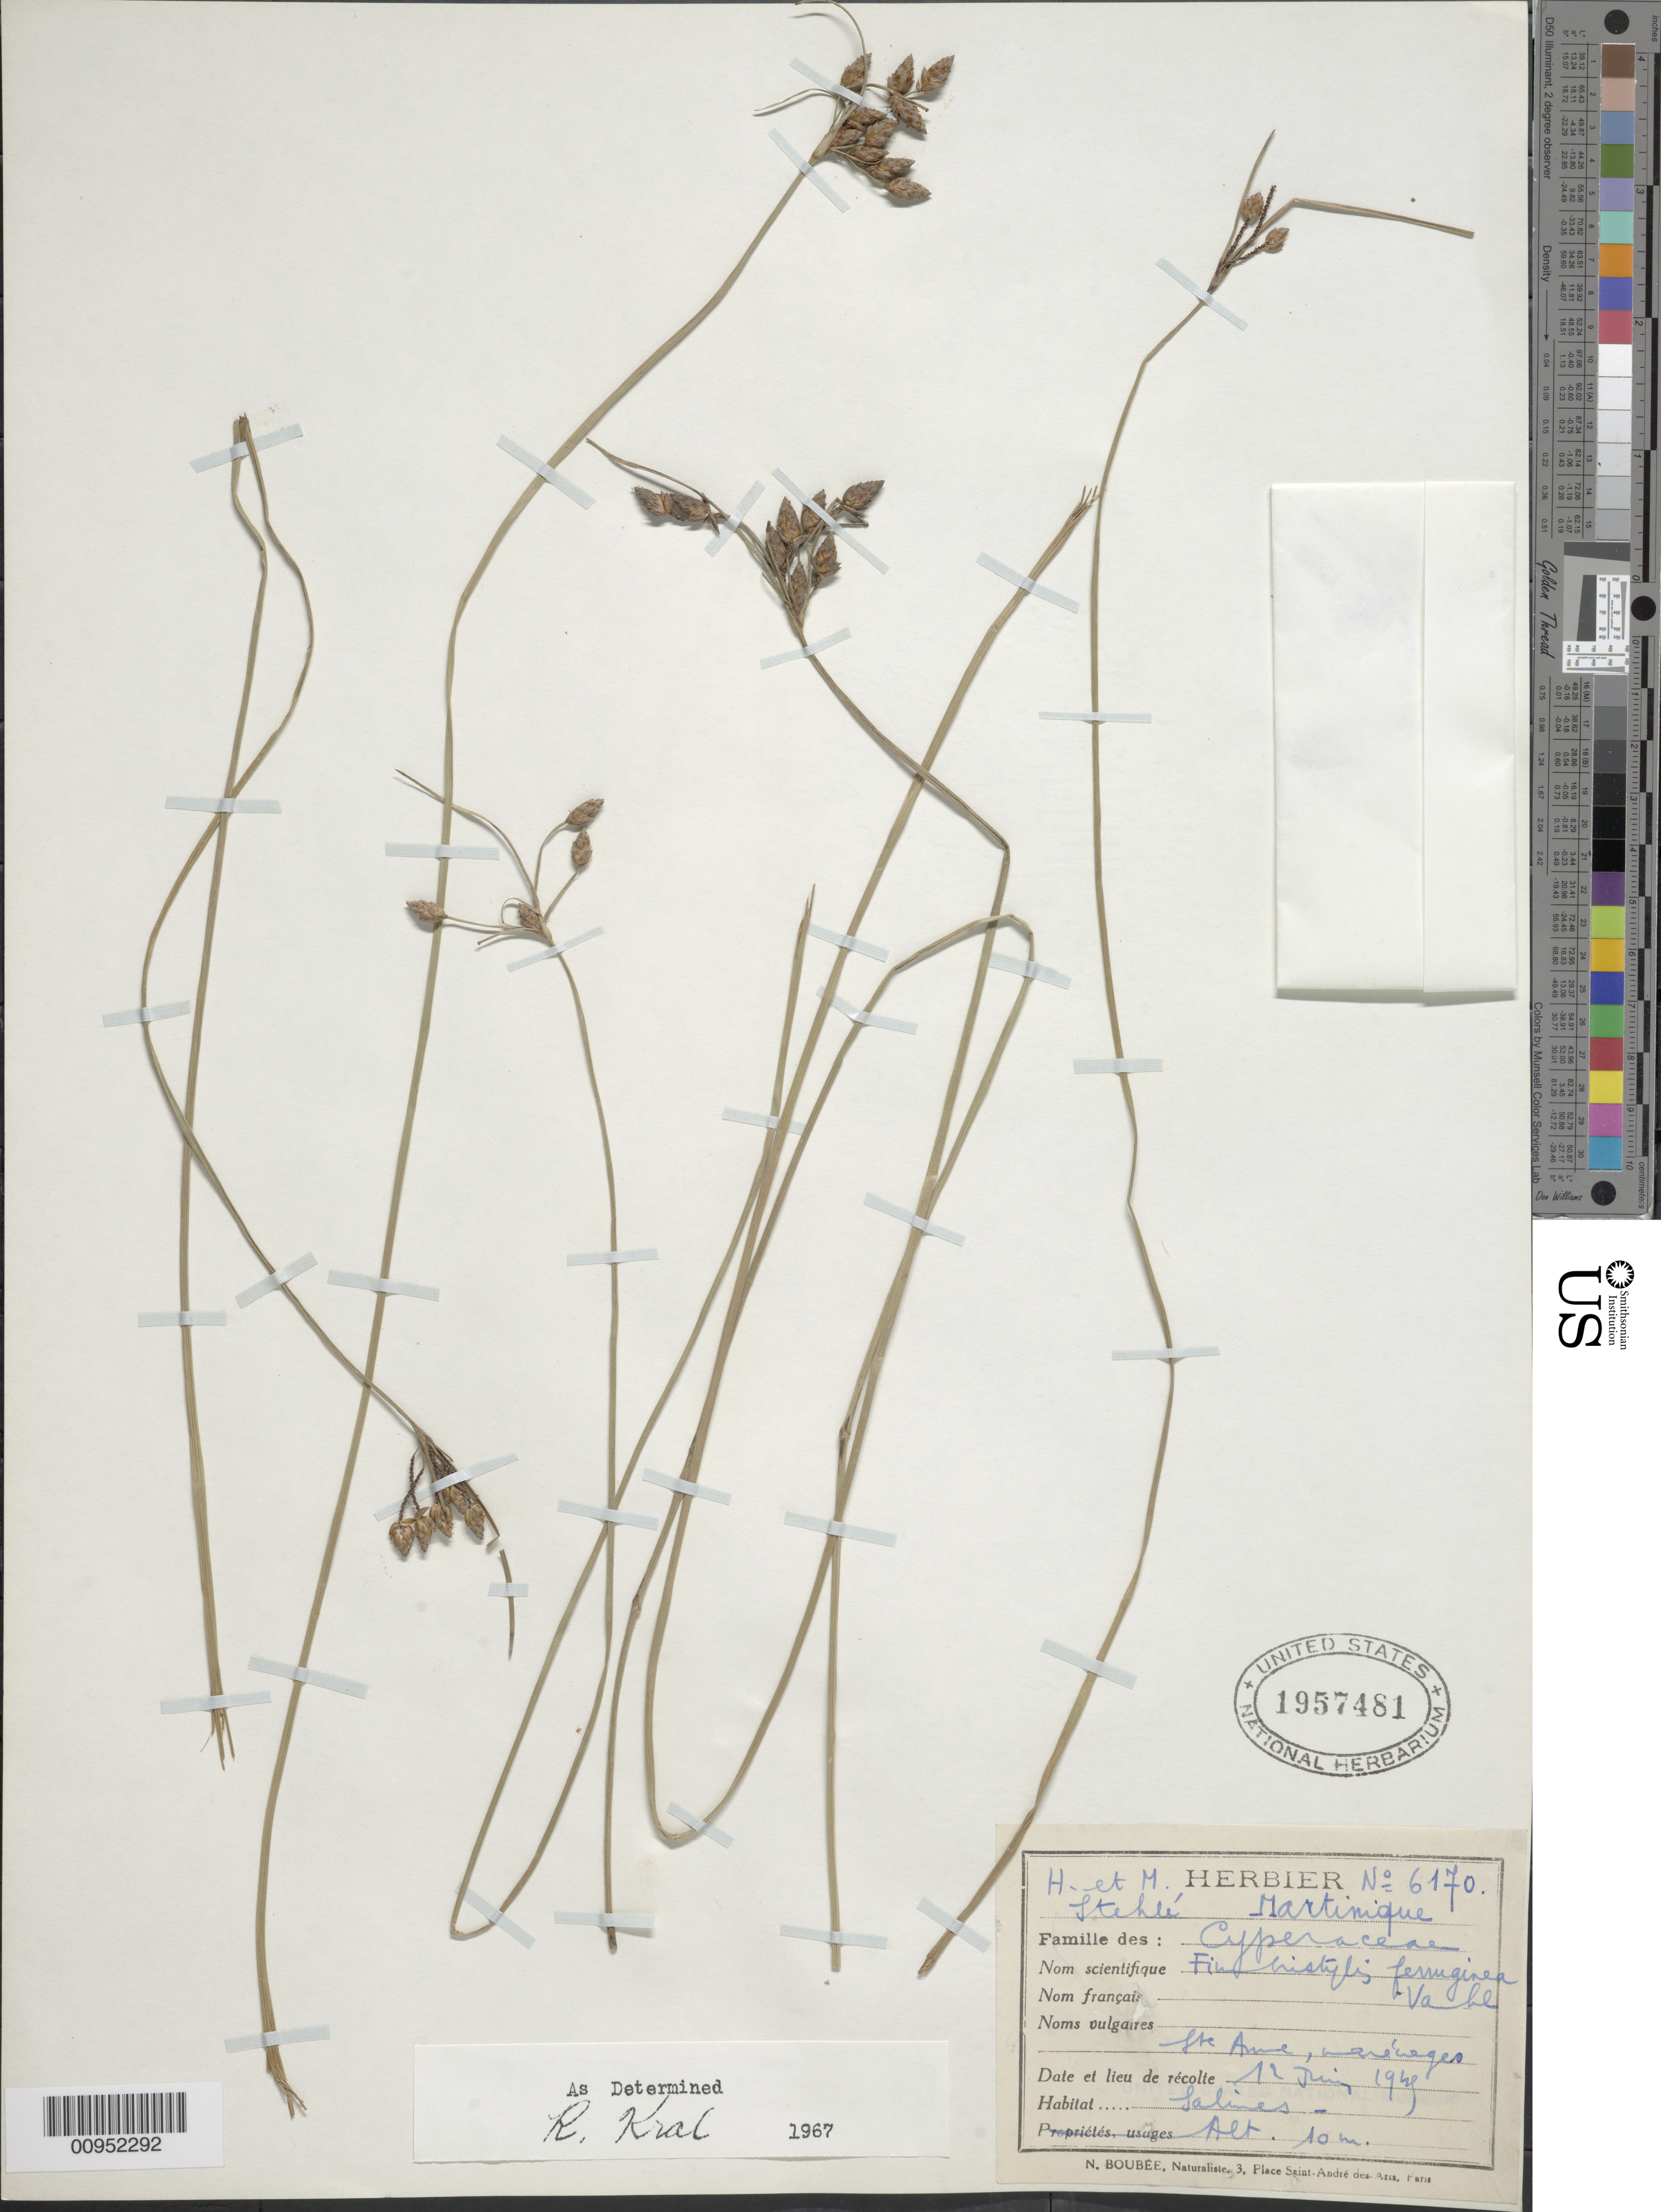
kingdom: Plantae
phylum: Tracheophyta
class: Liliopsida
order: Poales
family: Cyperaceae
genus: Fimbristylis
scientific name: Fimbristylis ferruginea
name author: (L.) Vahl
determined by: Kral, Robert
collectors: H. Stehlé & M. Stehlé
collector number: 6170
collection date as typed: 12 Jun 1945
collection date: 1945-06-12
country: Martinique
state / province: Le Marin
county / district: Sainte-Anne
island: Martinique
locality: Salines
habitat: Marécages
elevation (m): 10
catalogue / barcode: US 1957481